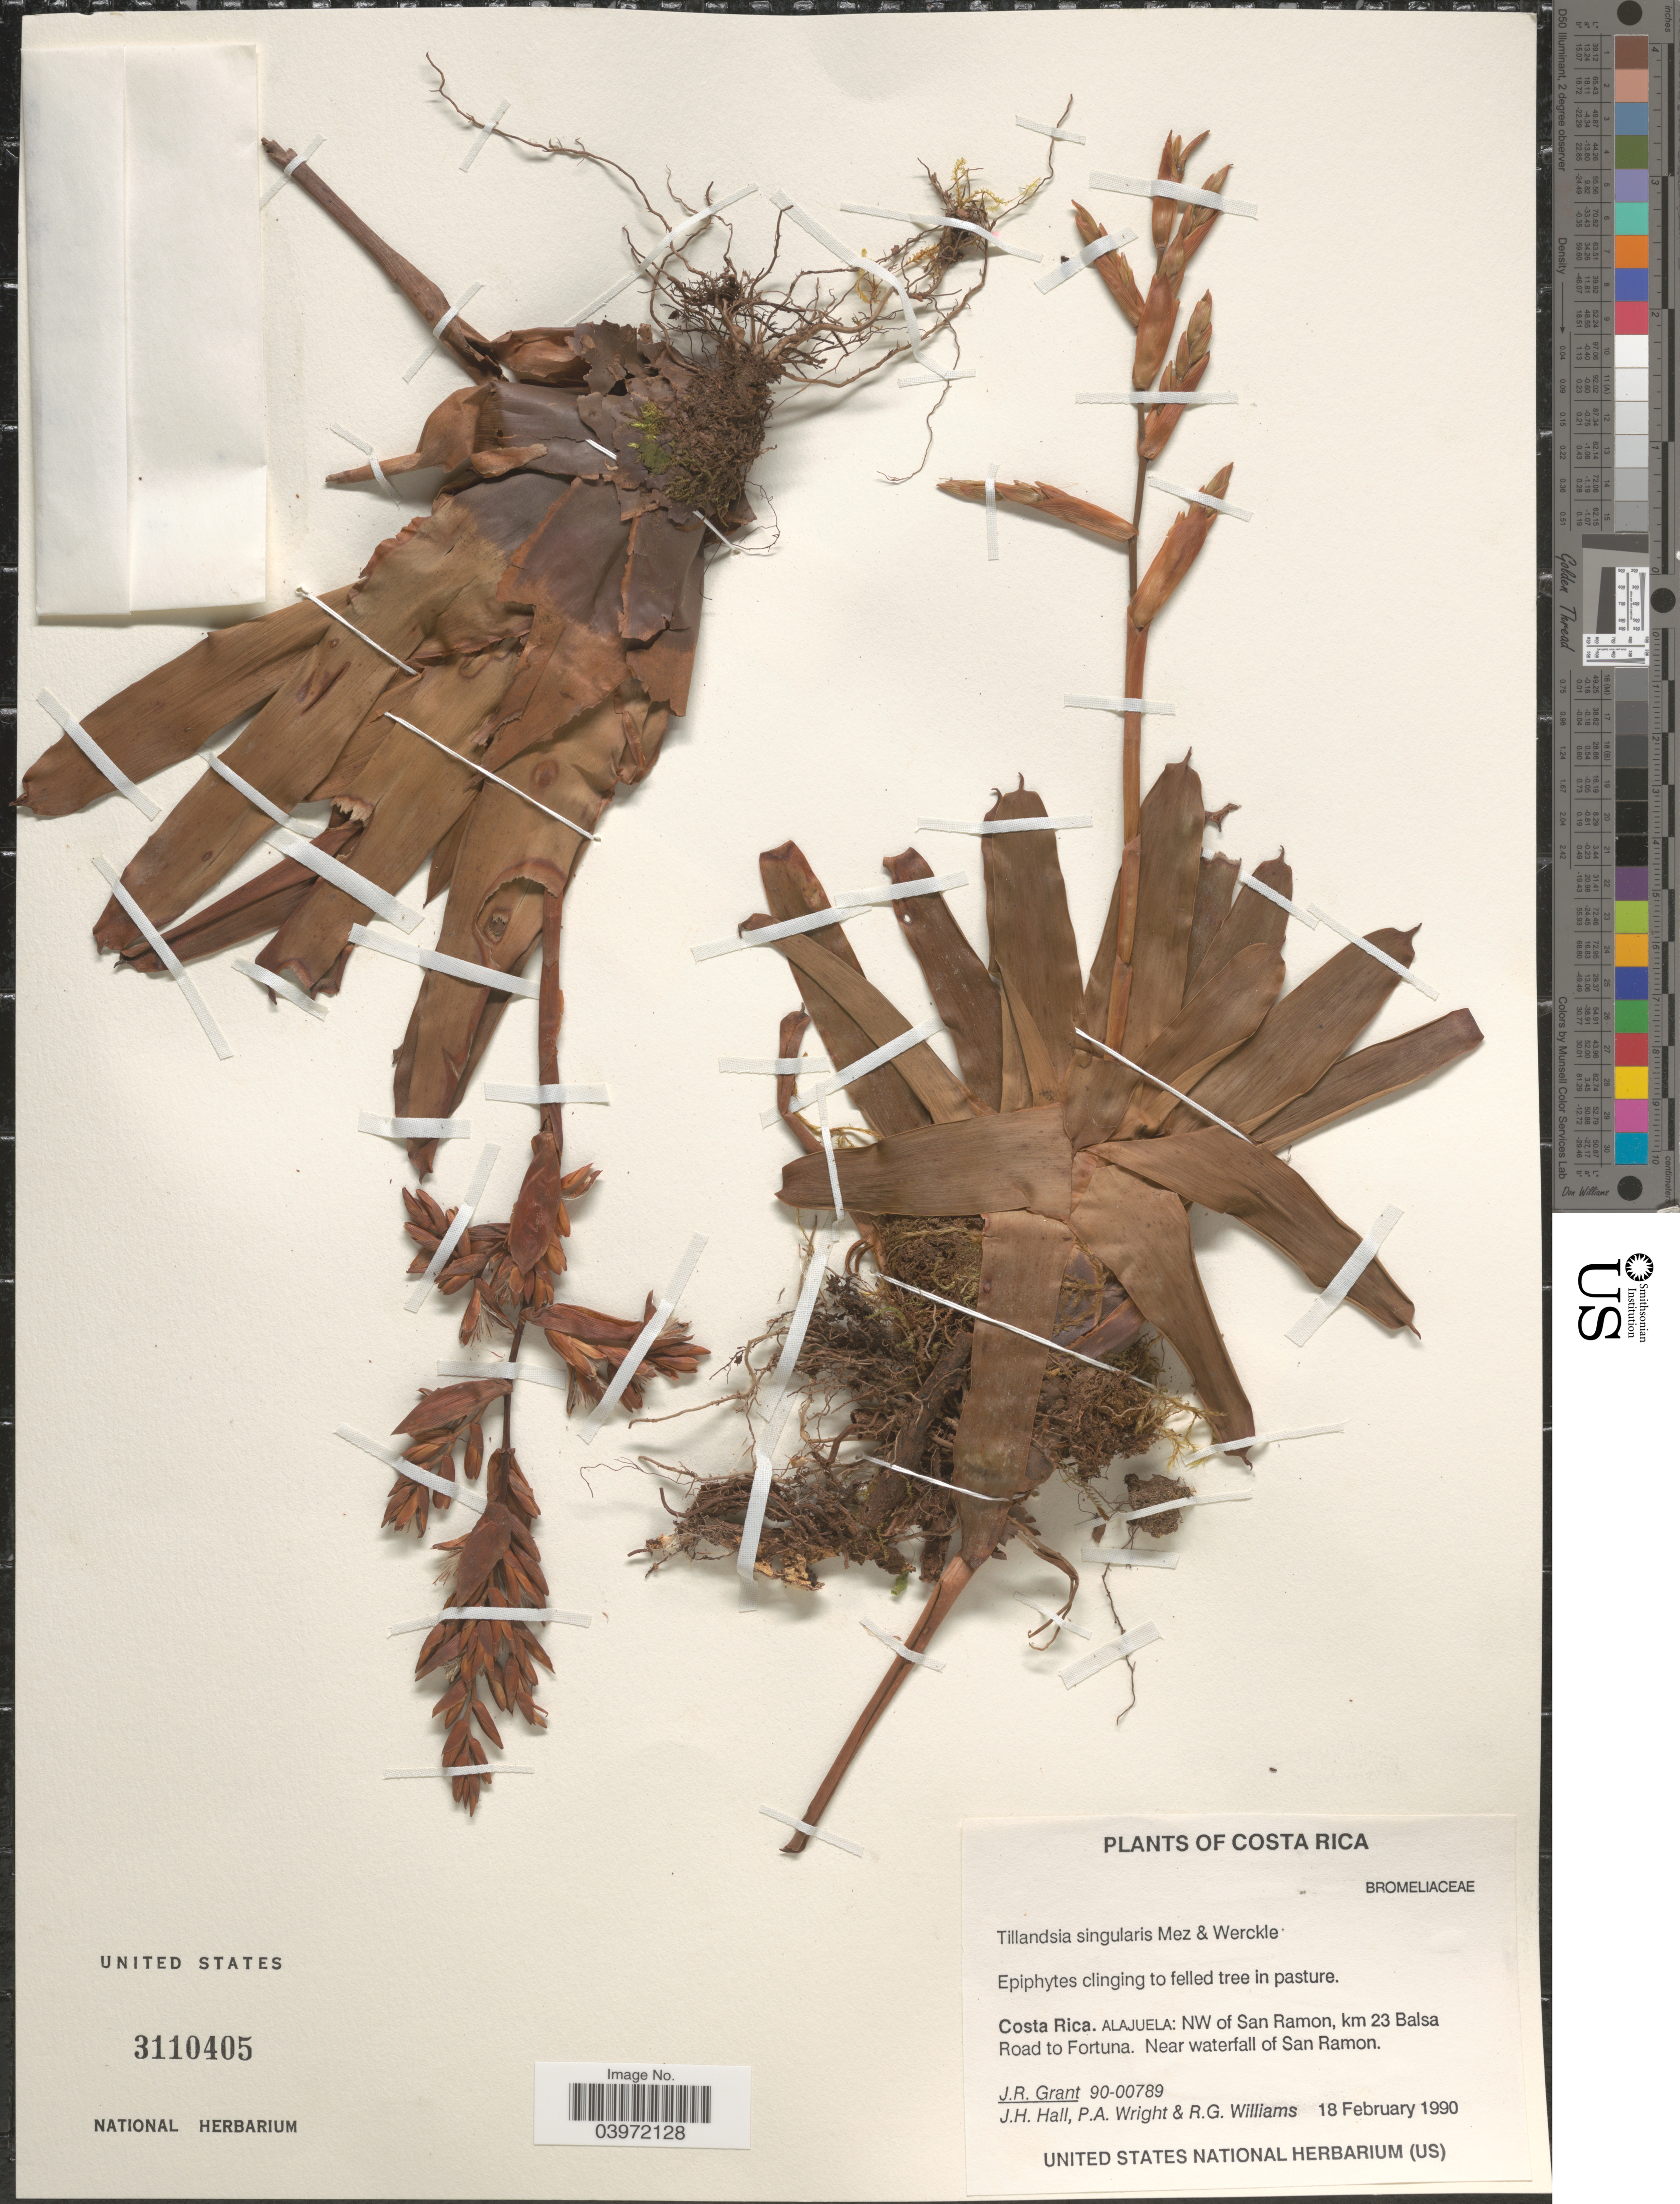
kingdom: Plantae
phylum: Tracheophyta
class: Liliopsida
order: Poales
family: Bromeliaceae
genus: Tillandsia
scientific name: Tillandsia singularis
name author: Mez & Wercklé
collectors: J. Grant, J. Hall, P. A. Wright & R. G. Williams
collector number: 90-00789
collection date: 1990-02-18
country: Costa Rica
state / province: Alajuela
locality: NW of San Ramon, km 23 Balsa Road to Fortuna. Near waterfall of San Ramon.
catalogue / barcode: US 3110405